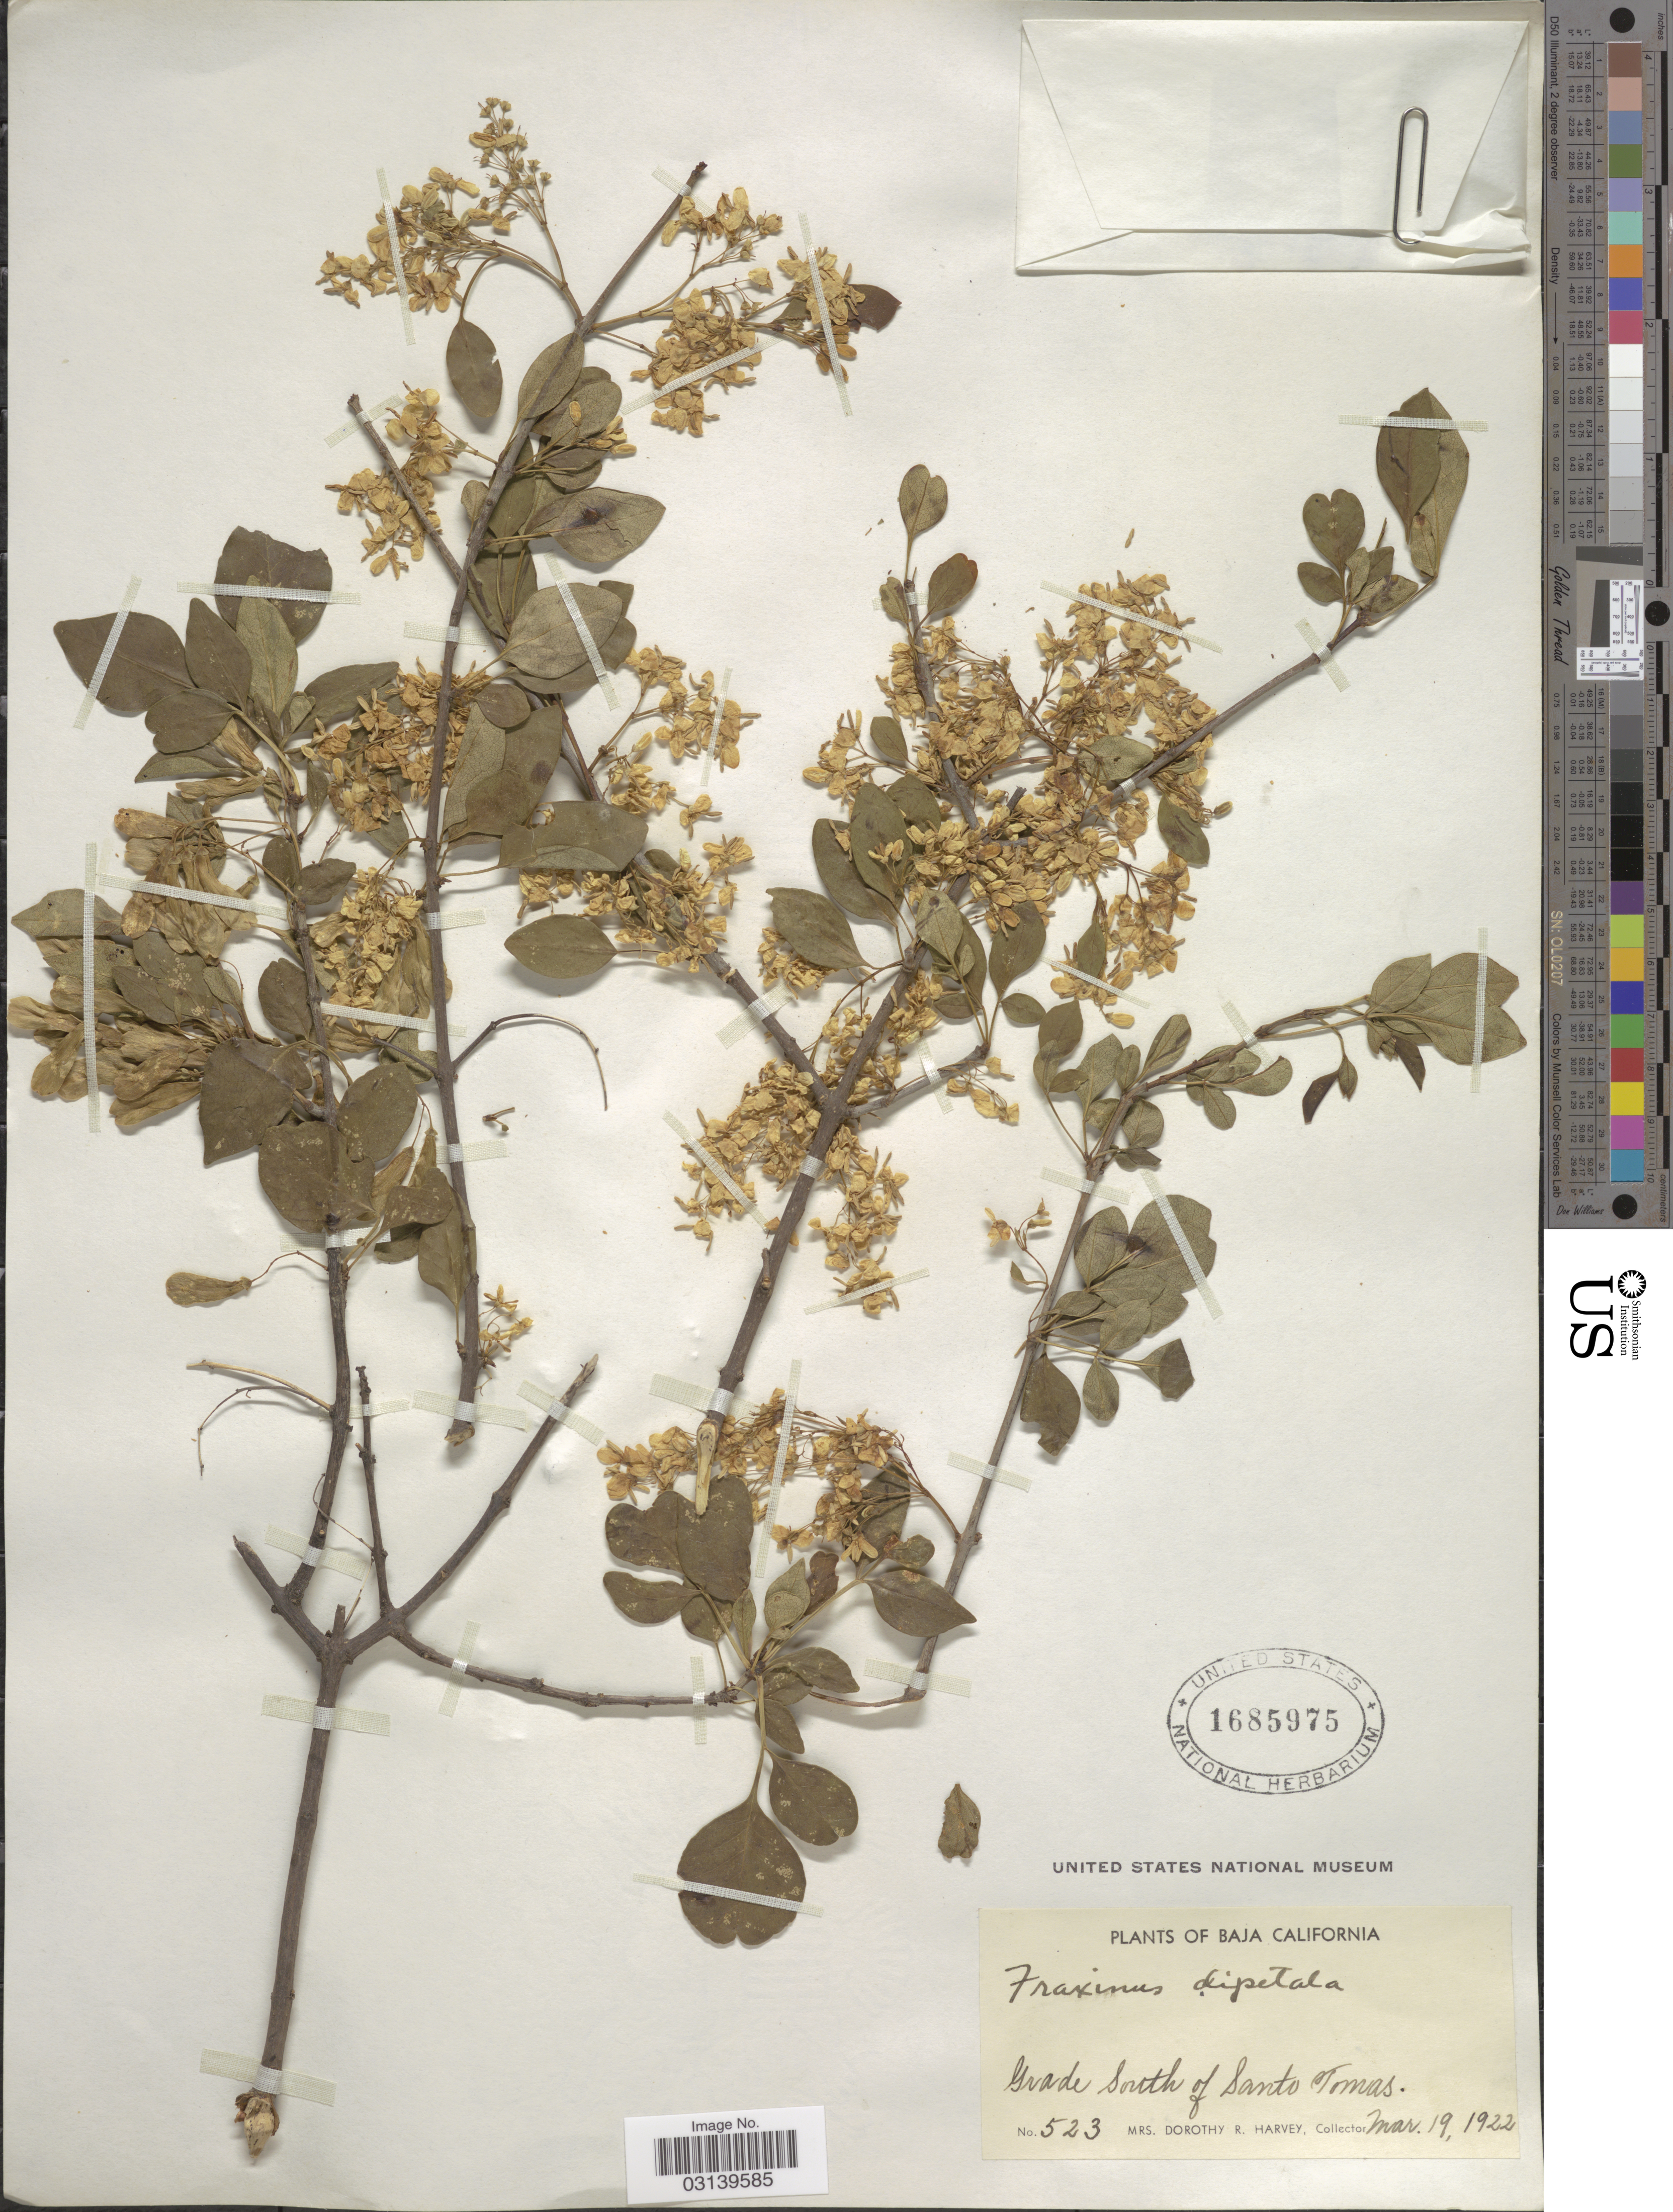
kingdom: Plantae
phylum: Tracheophyta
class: Magnoliopsida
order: Lamiales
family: Oleaceae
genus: Fraxinus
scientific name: Fraxinus dipetala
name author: Hook. & Arn.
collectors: Harvey, Mrs. D. R.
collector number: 523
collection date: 1922-03-19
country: Mexico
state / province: Baja California Norte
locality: Grade South of Santo Tomas.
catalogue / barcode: US 1685975